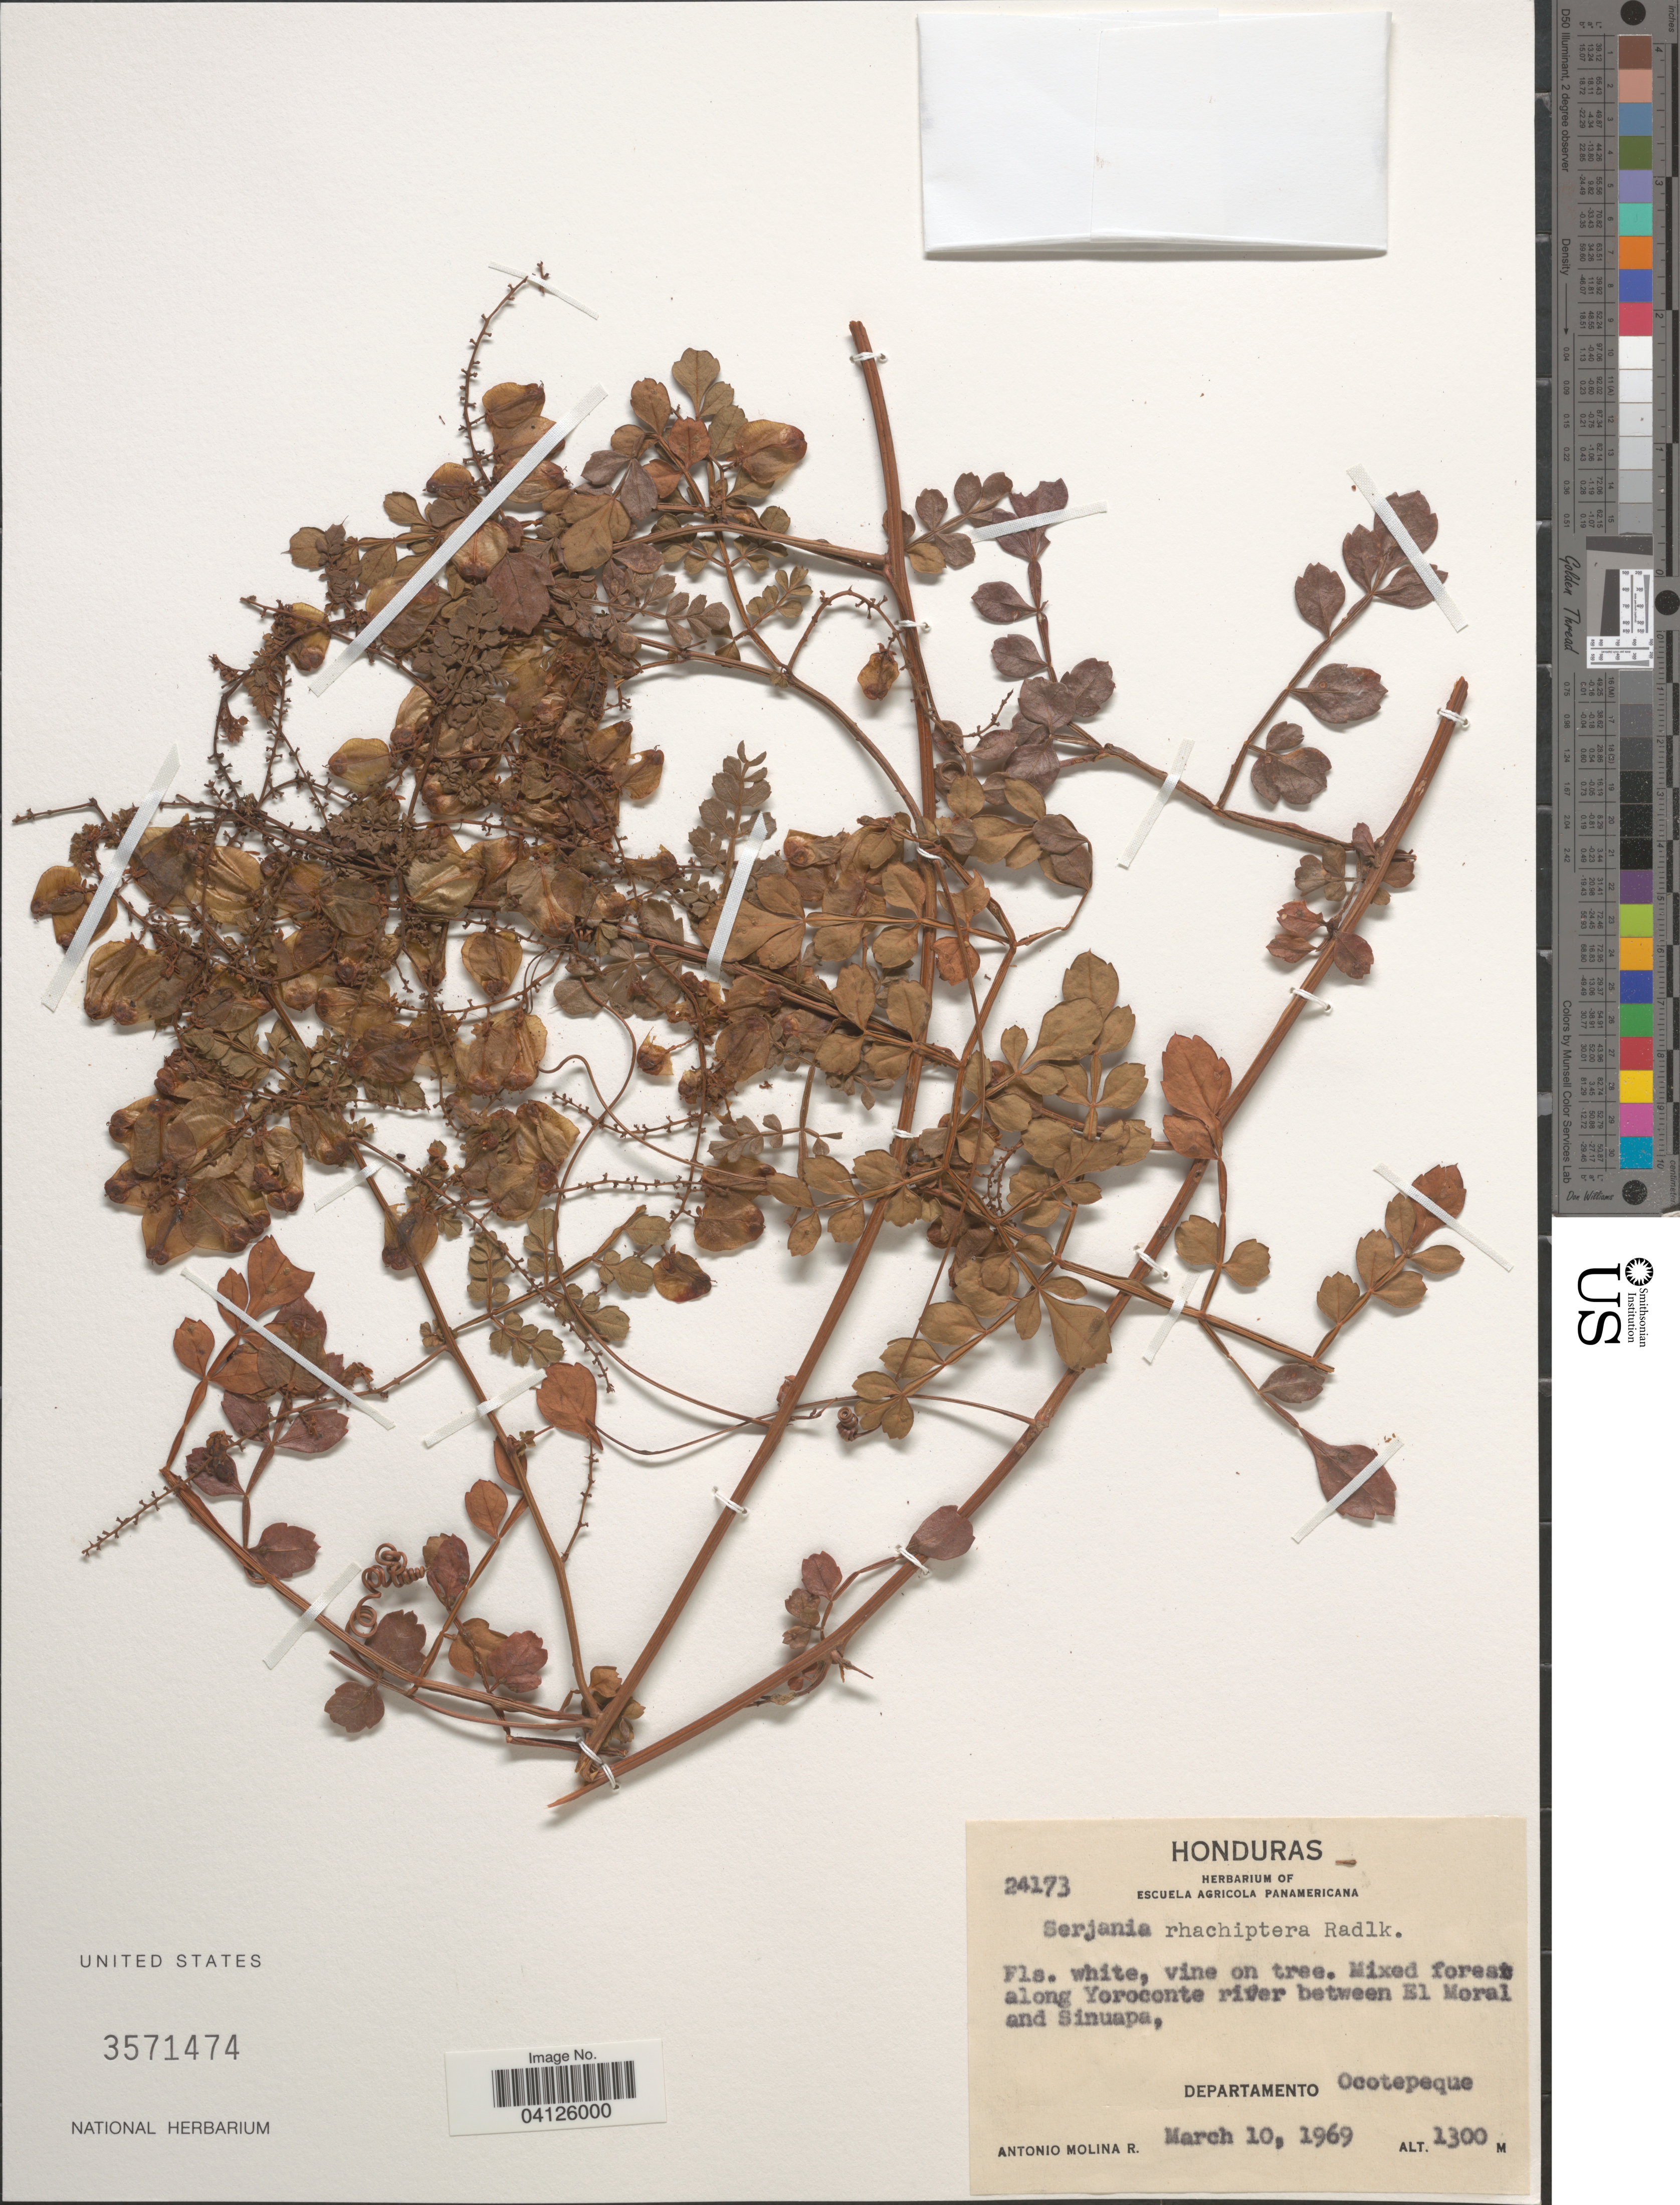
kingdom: Plantae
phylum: Tracheophyta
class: Magnoliopsida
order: Sapindales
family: Sapindaceae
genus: Serjania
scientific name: Serjania rhachiptera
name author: Radlk.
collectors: A. Molina R.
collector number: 24173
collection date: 1969-03-10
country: Honduras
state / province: Ocotepeque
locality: Fls. white, vine on tree. Mixed forest along Yoroconte river between El Moral and Sinuapa. Departamento Ocotepeque.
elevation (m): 1300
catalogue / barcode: US 3571474